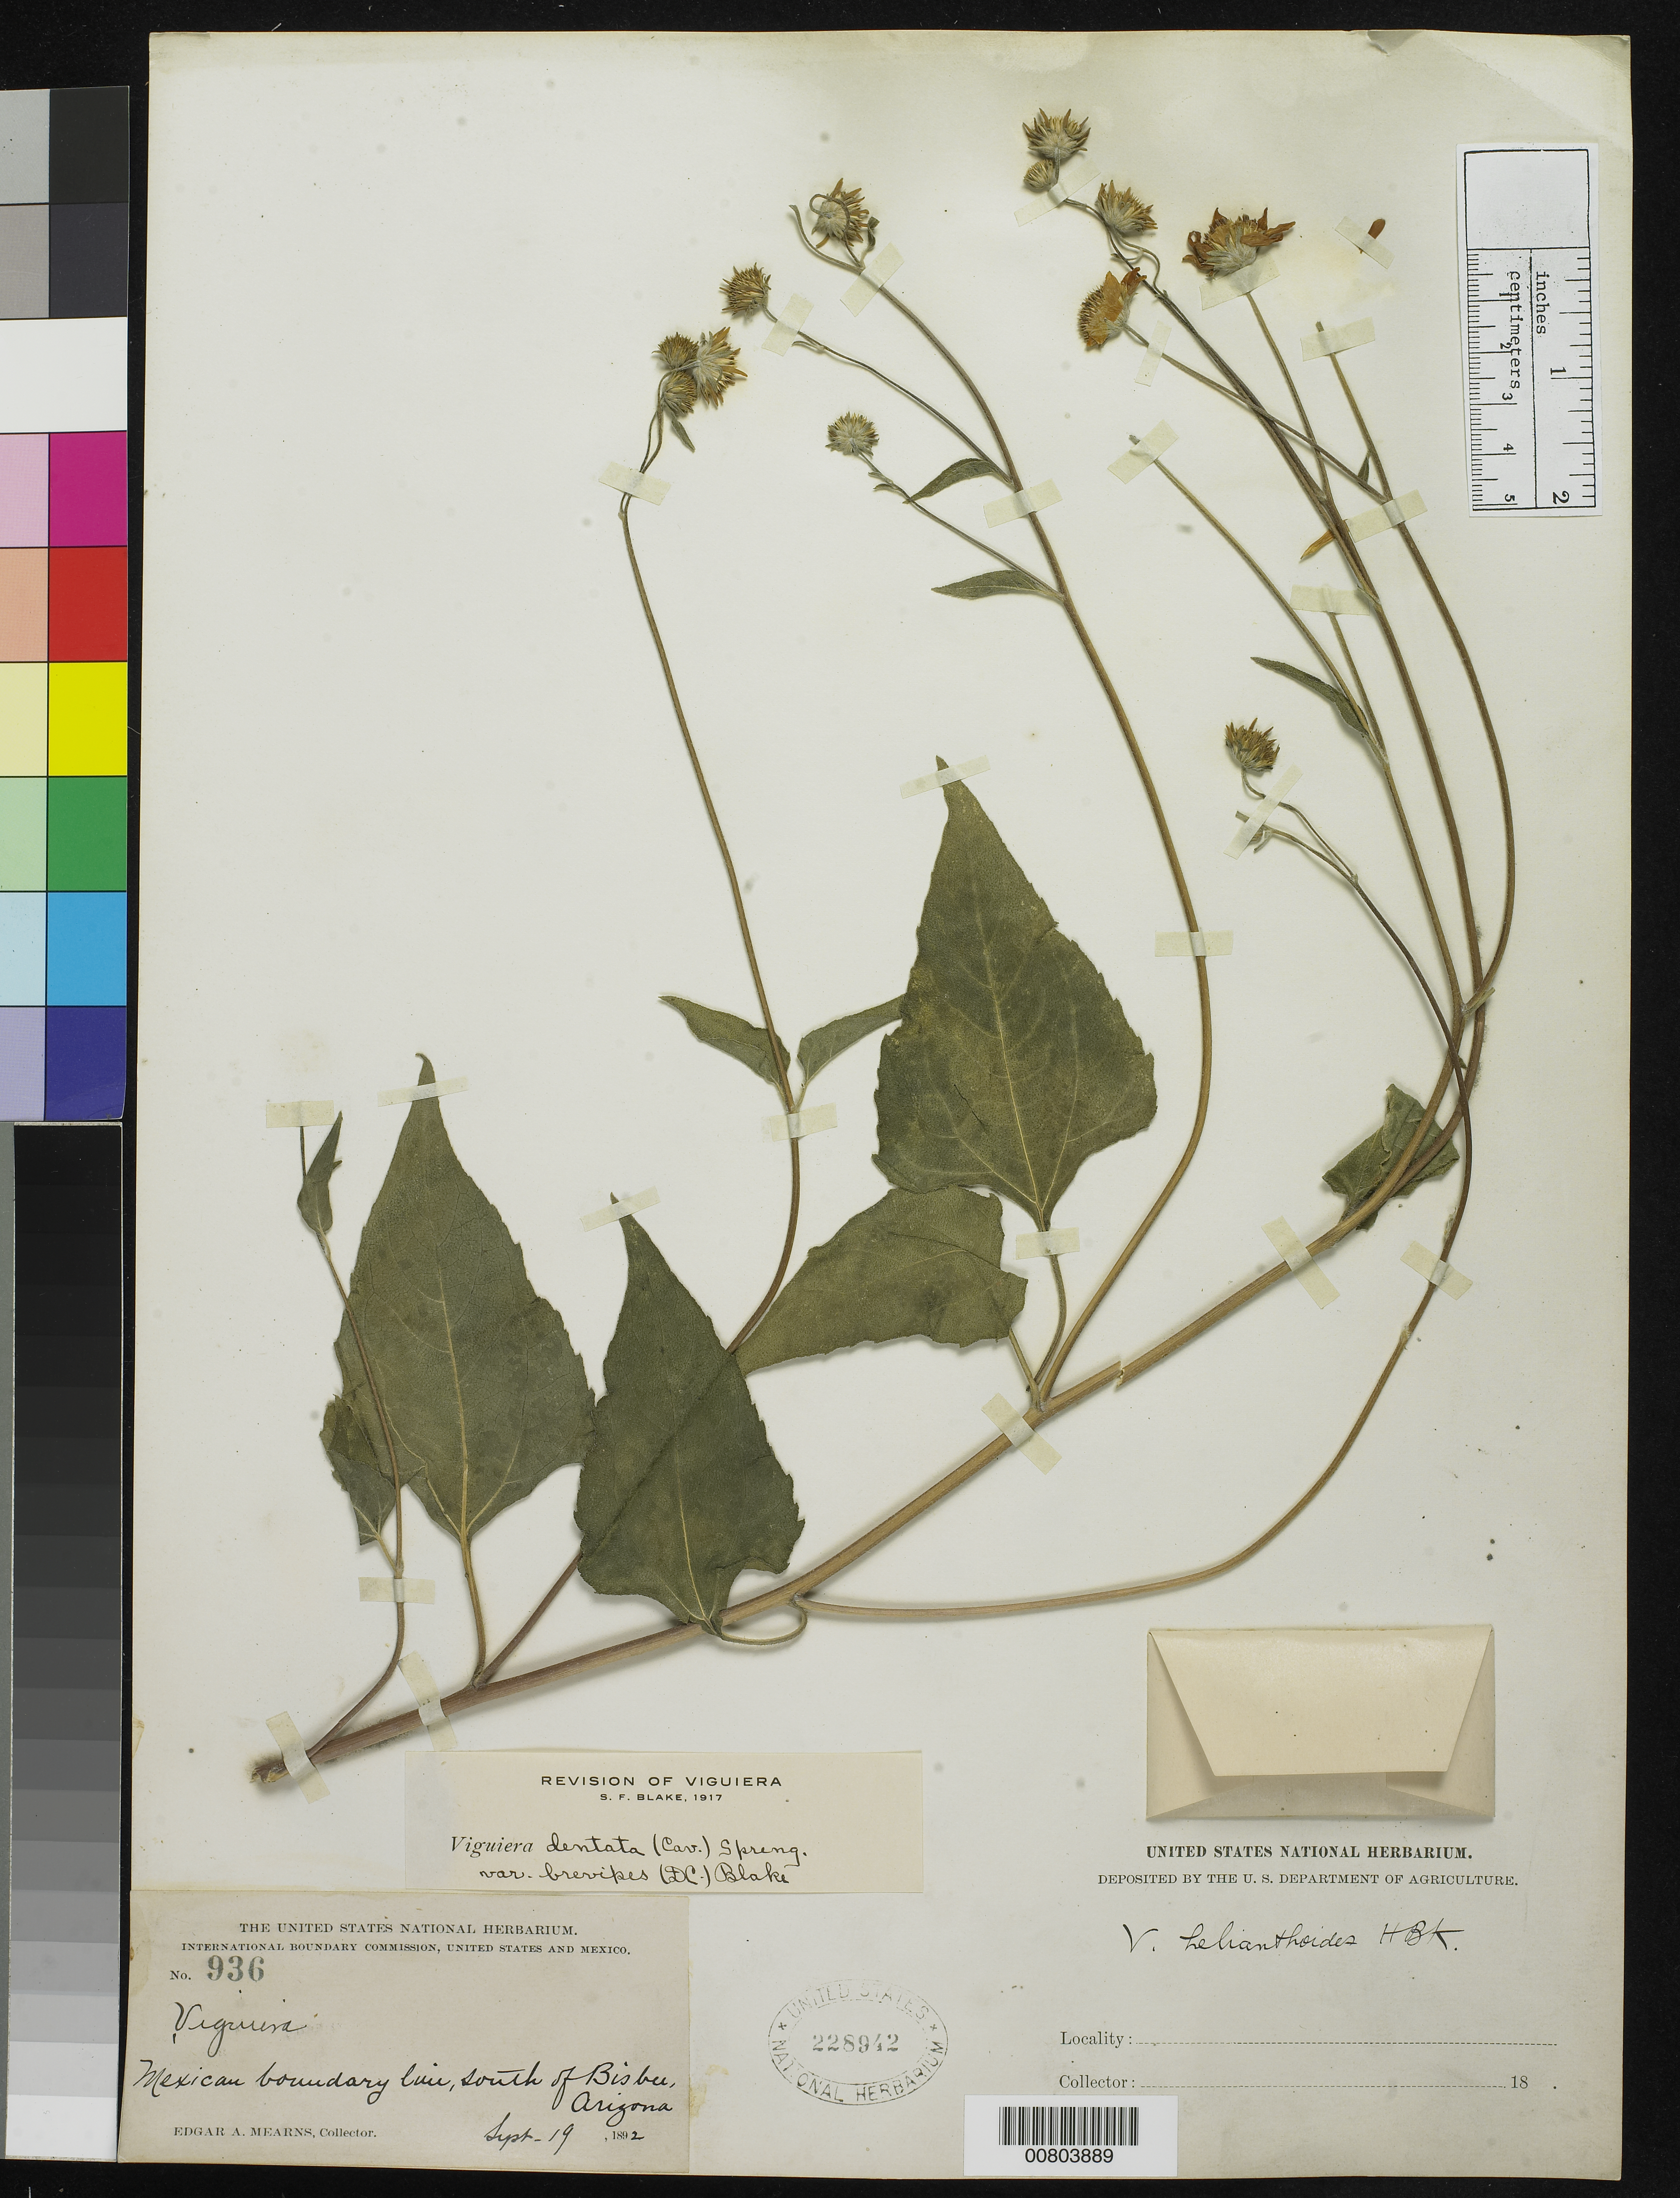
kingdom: Plantae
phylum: Tracheophyta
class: Magnoliopsida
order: Asterales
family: Asteraceae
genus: Viguiera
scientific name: Viguiera dentata var. brevipes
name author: (DC.) S.F. Blake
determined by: Blake, Sydney F.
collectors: E. A. Mearns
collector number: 936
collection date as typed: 19 Sep 1892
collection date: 1892-09-19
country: United States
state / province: Arizona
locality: South of Bisbee, Arizona. Mexican Boundary Line.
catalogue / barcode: US 228942